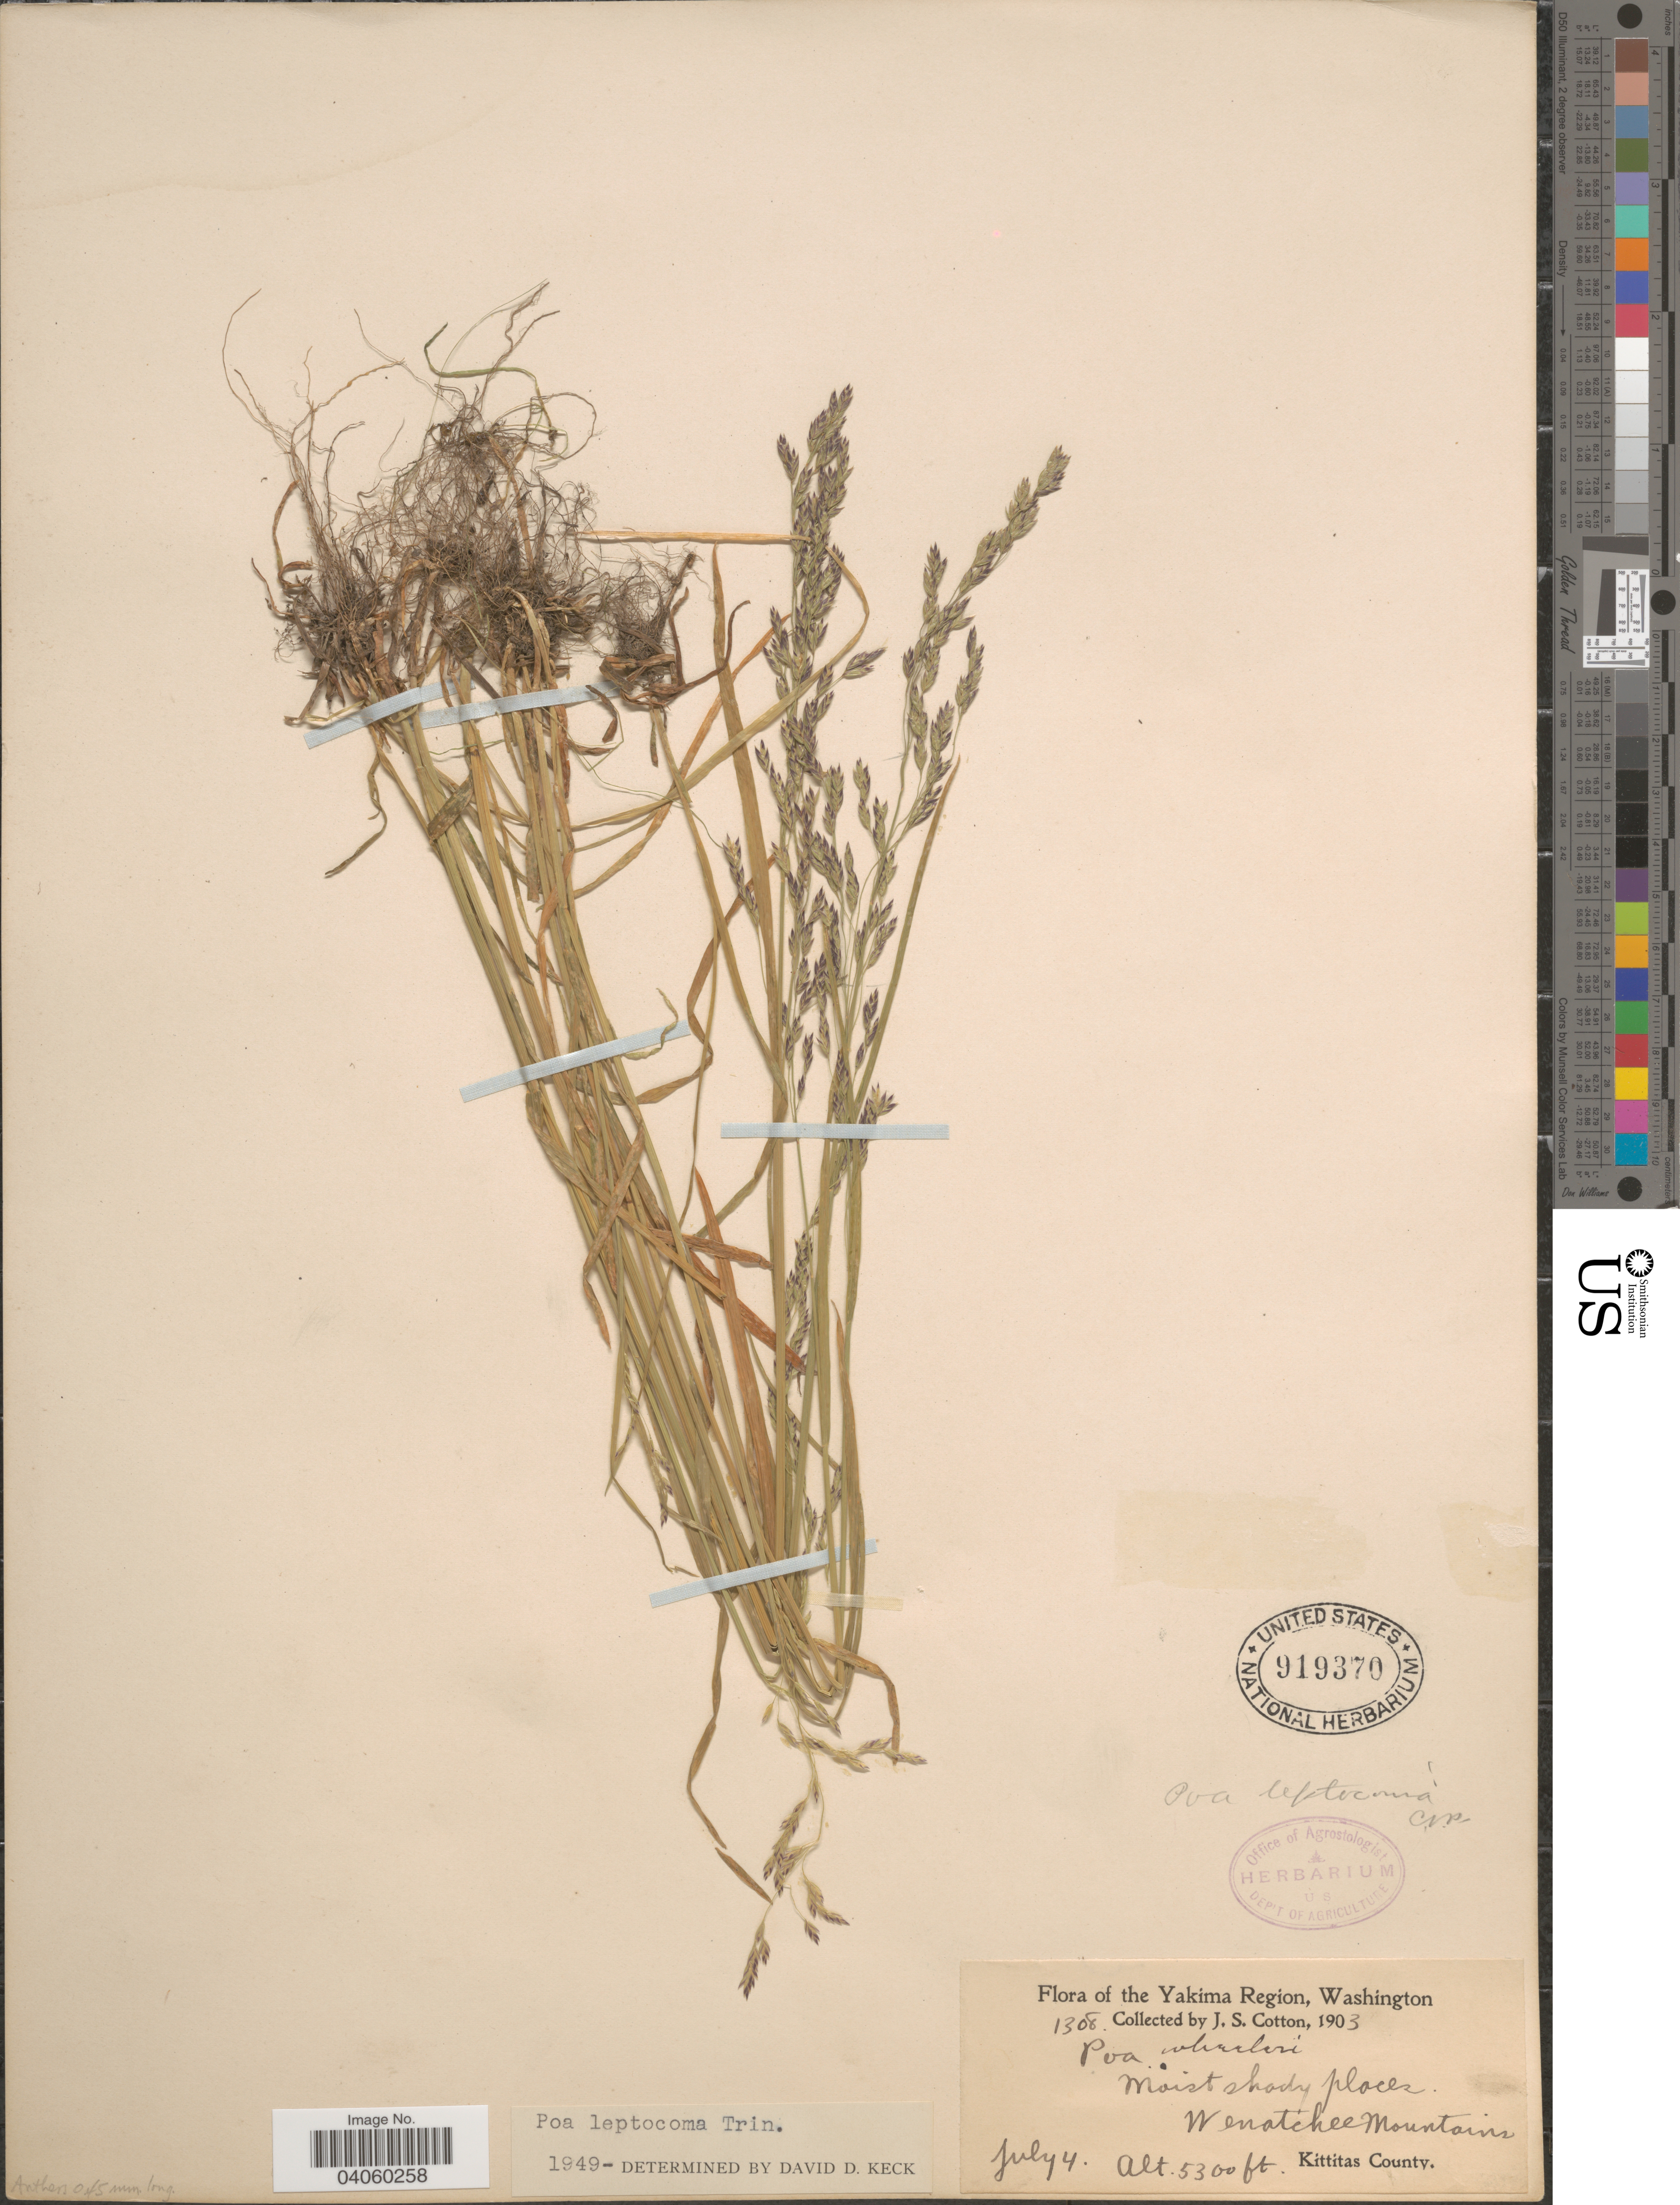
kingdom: Plantae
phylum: Tracheophyta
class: Liliopsida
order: Poales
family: Poaceae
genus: Poa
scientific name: Poa leptocoma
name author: Trin.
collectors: J. S. Cotton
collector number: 1308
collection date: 1903-07-04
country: United States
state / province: Washington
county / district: Kittitas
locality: Yakima Region. Wenatchee Mountains, Kittitas County.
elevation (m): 1615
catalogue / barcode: US 919370